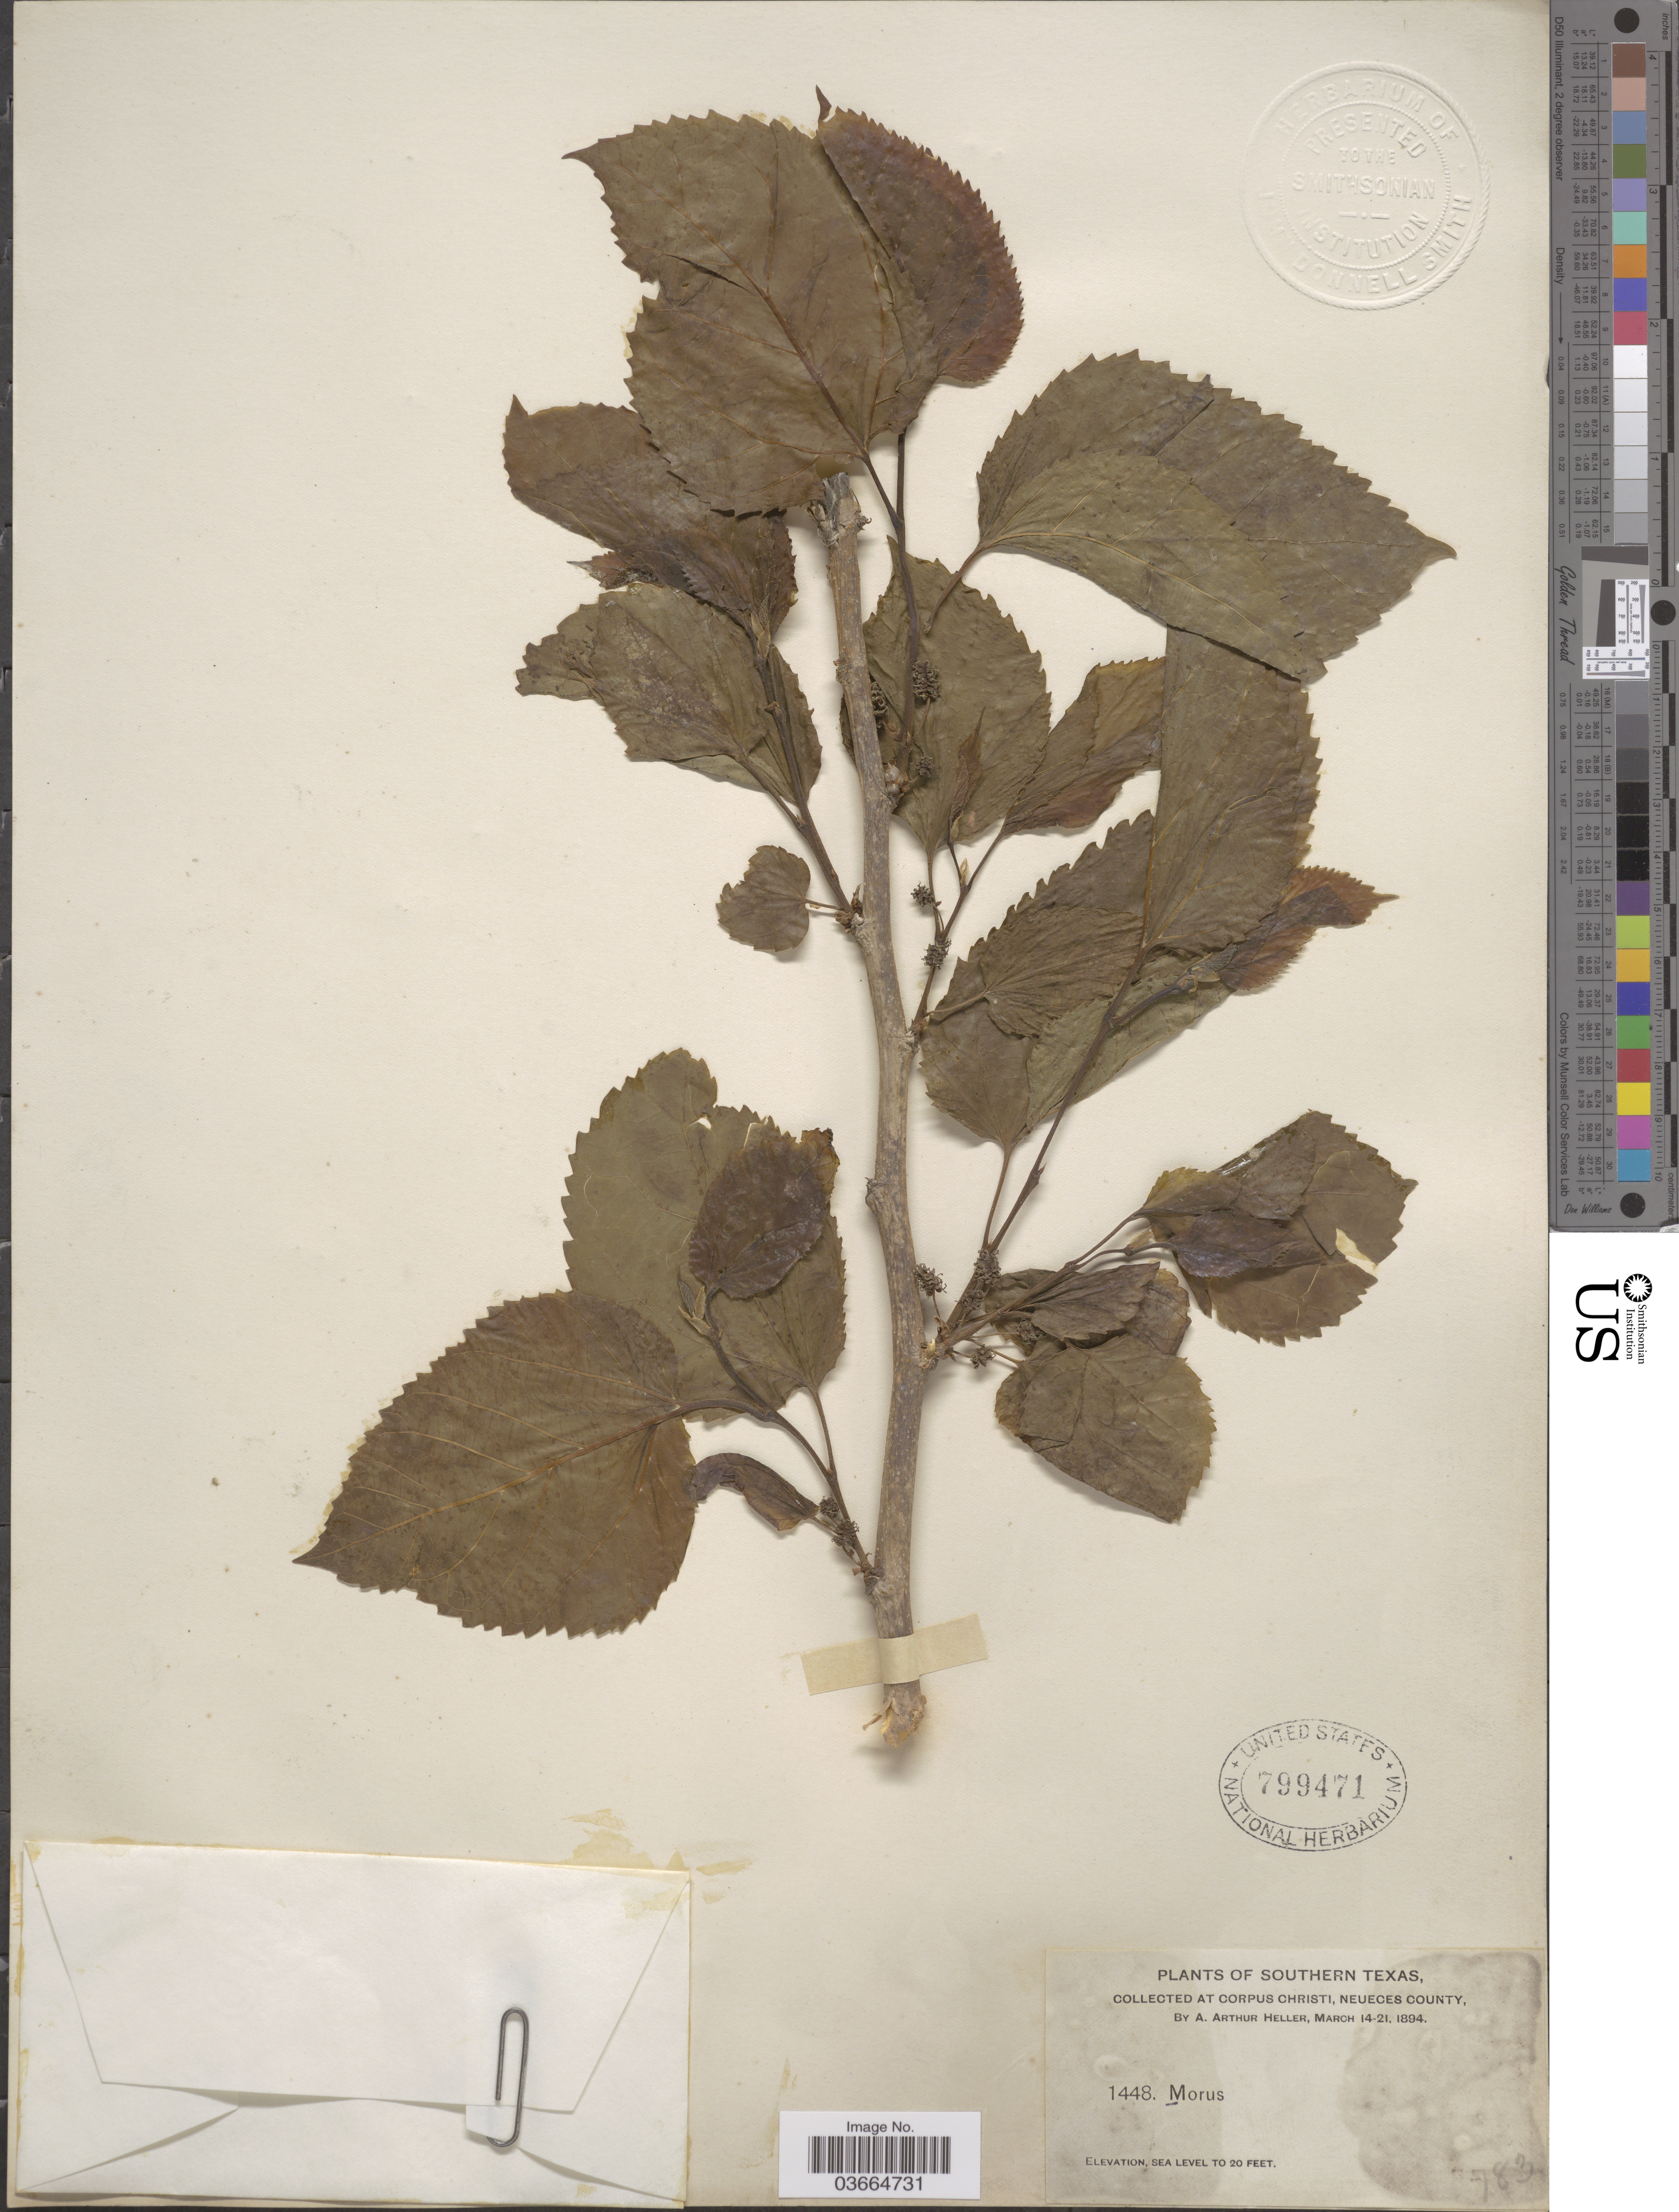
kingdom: Plantae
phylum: Tracheophyta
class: Magnoliopsida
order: Rosales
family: Moraceae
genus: Morus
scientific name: Morus sp.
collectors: A. A. Heller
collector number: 1448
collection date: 1894-03-14/1894-03-21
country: United States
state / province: Texas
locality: Southern Texas, at Copus Christi, Neueces County.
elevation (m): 0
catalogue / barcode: US 799471